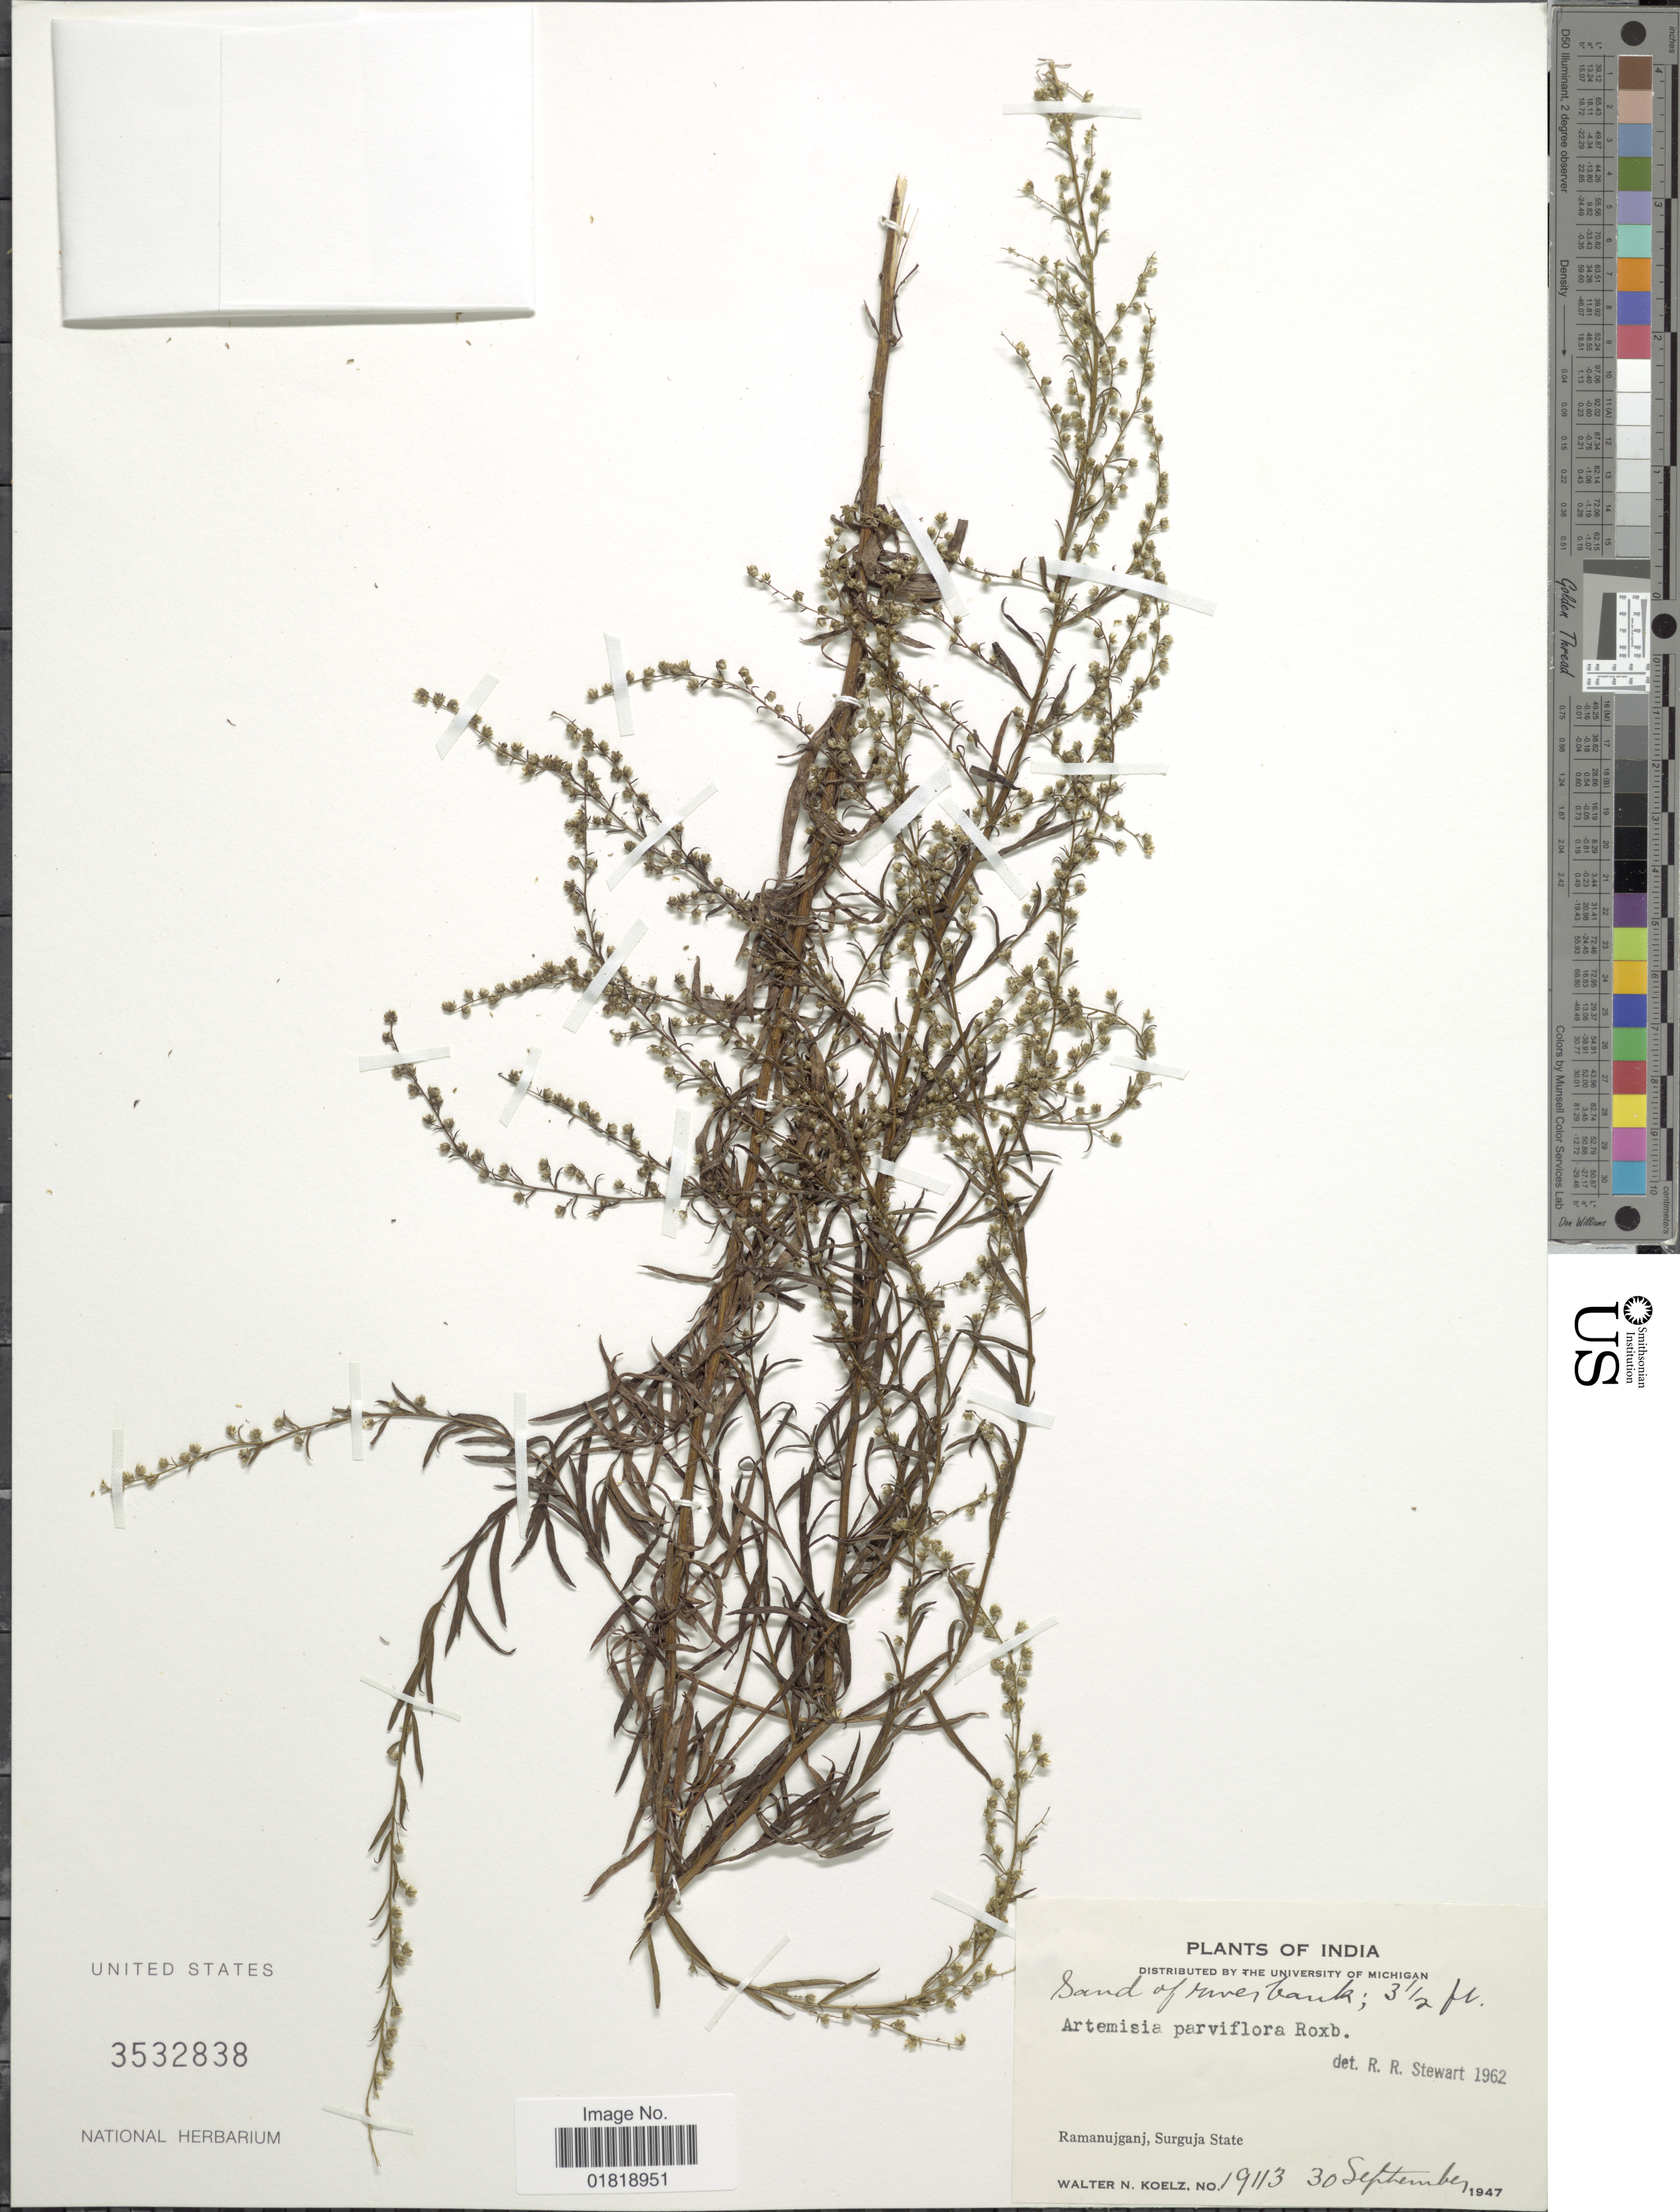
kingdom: Plantae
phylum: Tracheophyta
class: Magnoliopsida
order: Asterales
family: Asteraceae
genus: Artemisia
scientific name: Artemisia parviflora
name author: Roxb.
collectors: W. N. Koelz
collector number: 19113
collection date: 1947-09-30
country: India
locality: Ramanujganj, Surguja State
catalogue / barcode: US 3532838